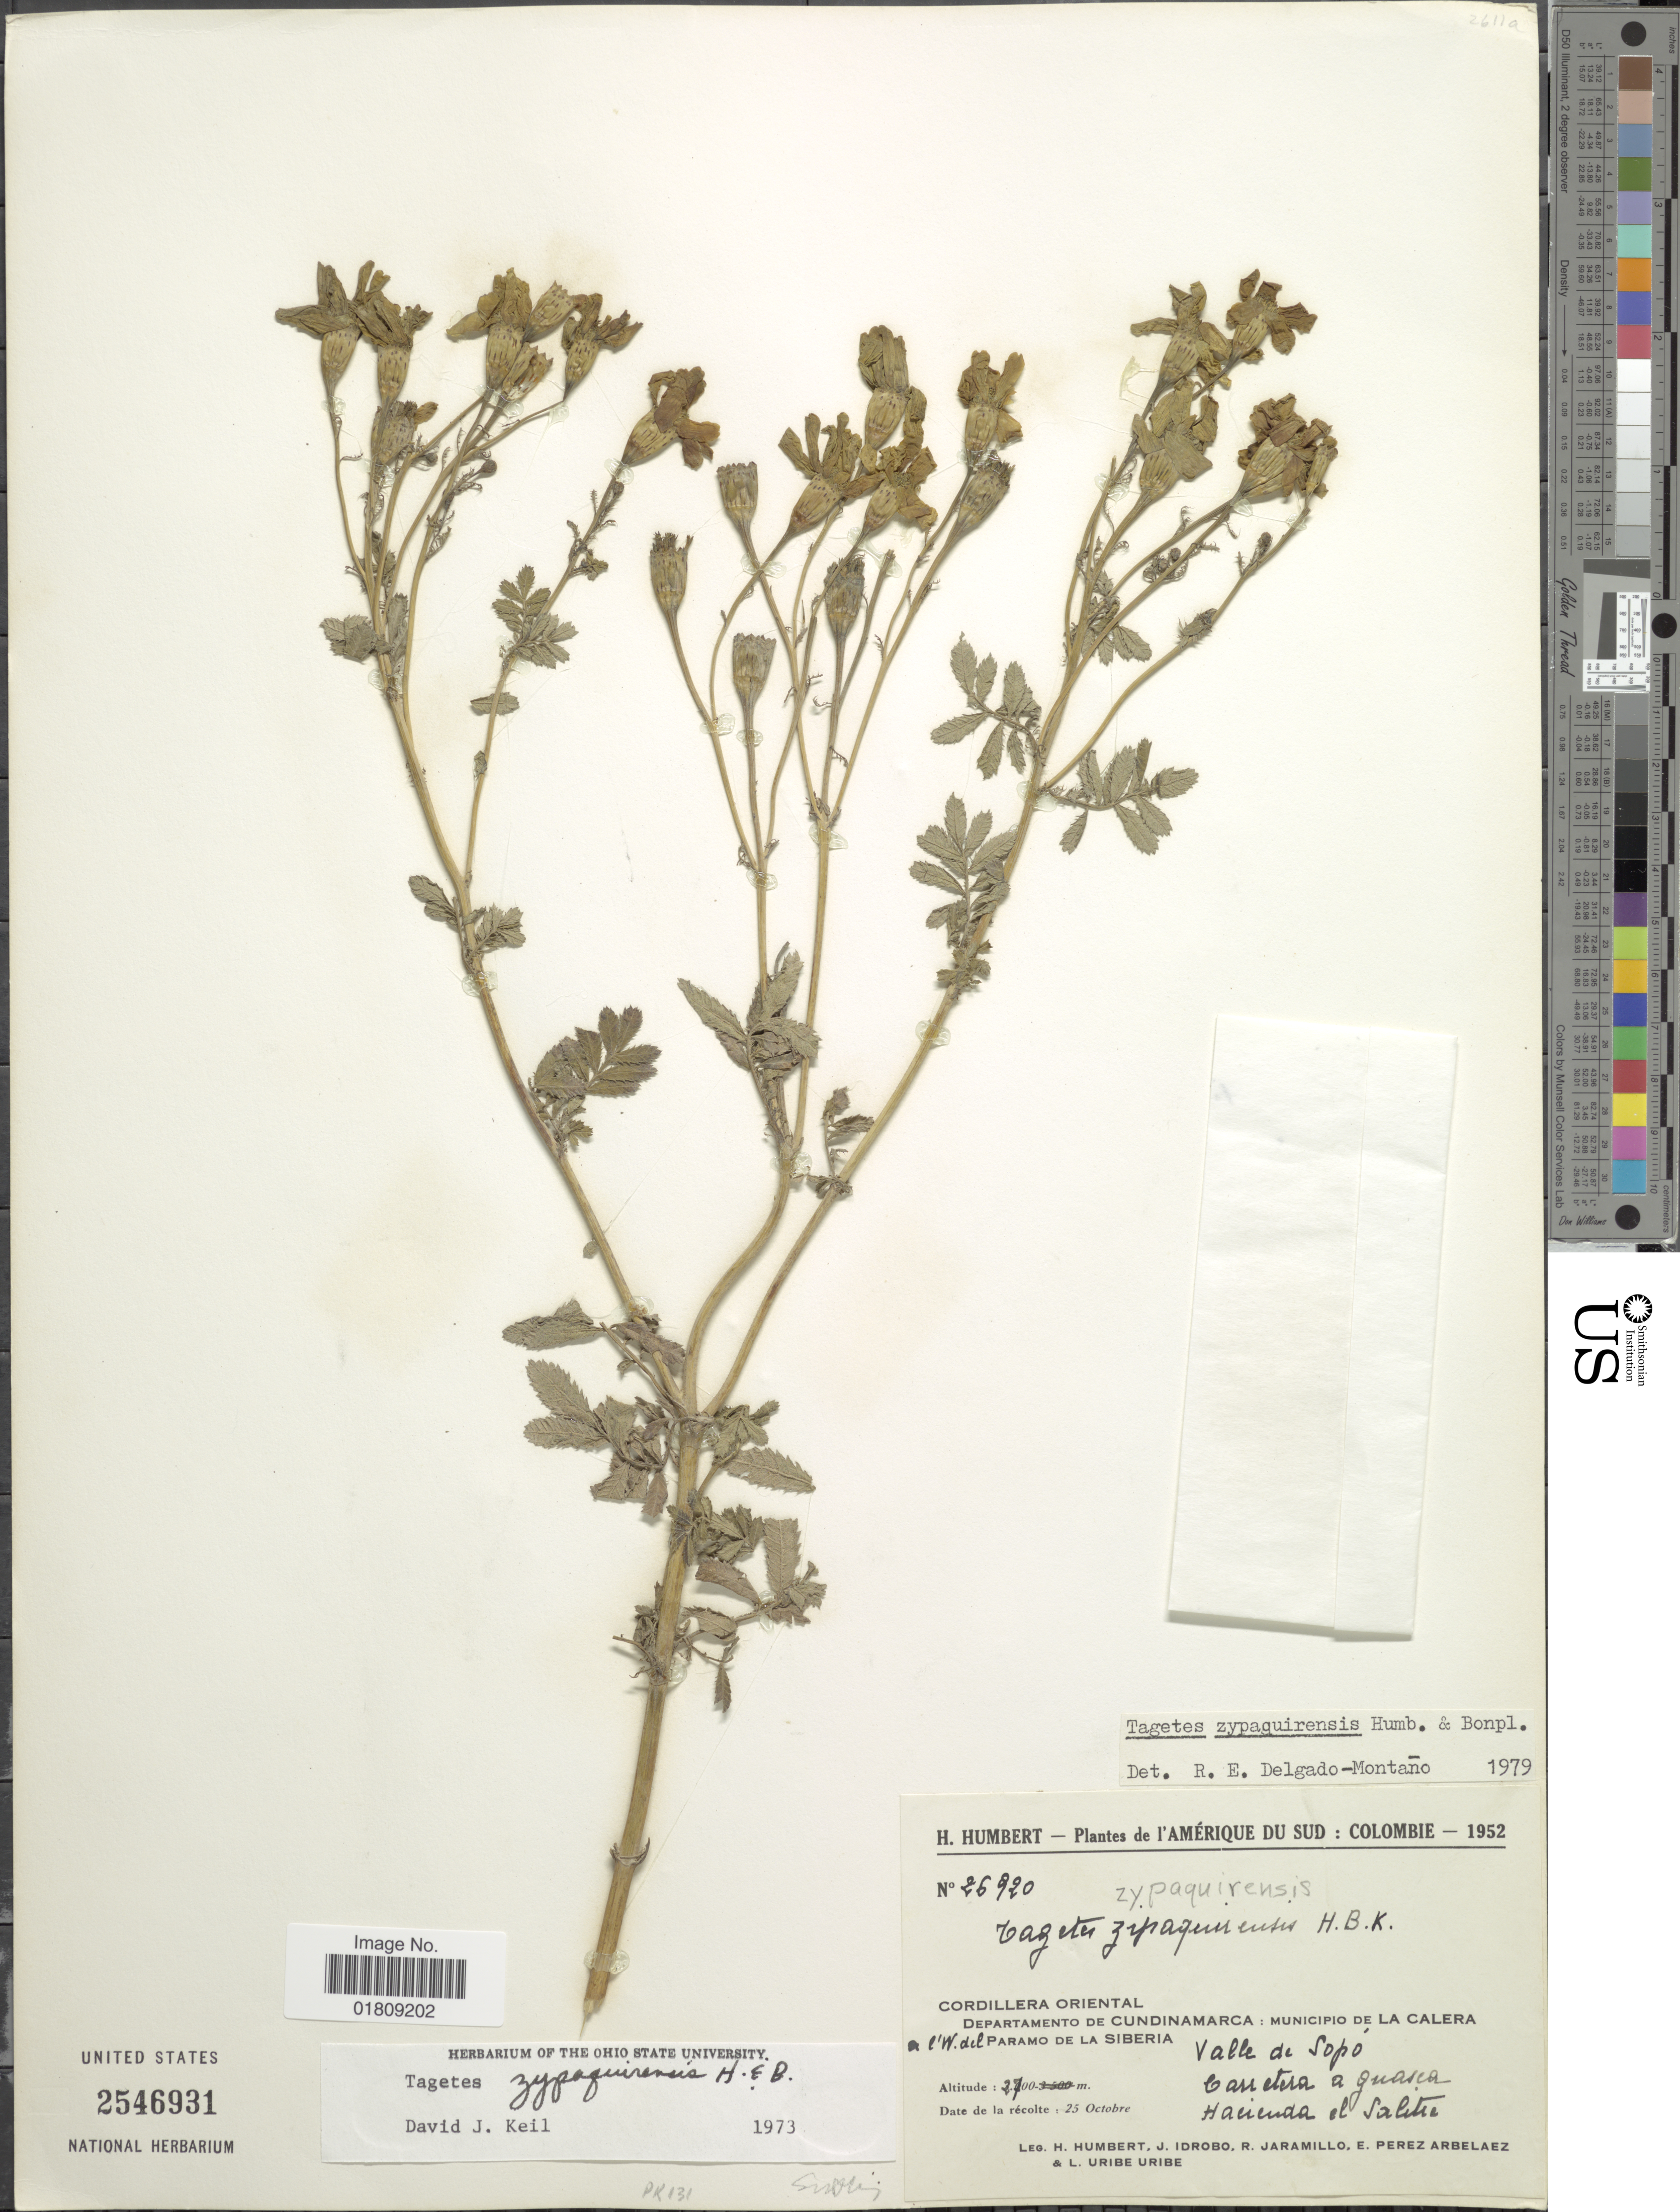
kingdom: Plantae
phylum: Tracheophyta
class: Magnoliopsida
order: Asterales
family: Asteraceae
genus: Tagetes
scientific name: Tagetes zypaquirensis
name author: Humb. & Bonpl.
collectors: H. Humbert, J. M. Idrobo, R. Jaramillo M., E. Pérez Arbeláez & L. Uribe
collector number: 26920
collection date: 1952-10-25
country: Colombia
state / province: Cundinamarca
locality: L'Amerique, Cordillera Oriental, Municipio de La Calera, al E del Paramo de La Siberia, Valle de Sopo, Carretera a Guasca, Hacienda el Salitre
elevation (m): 2700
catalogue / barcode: US 2546931